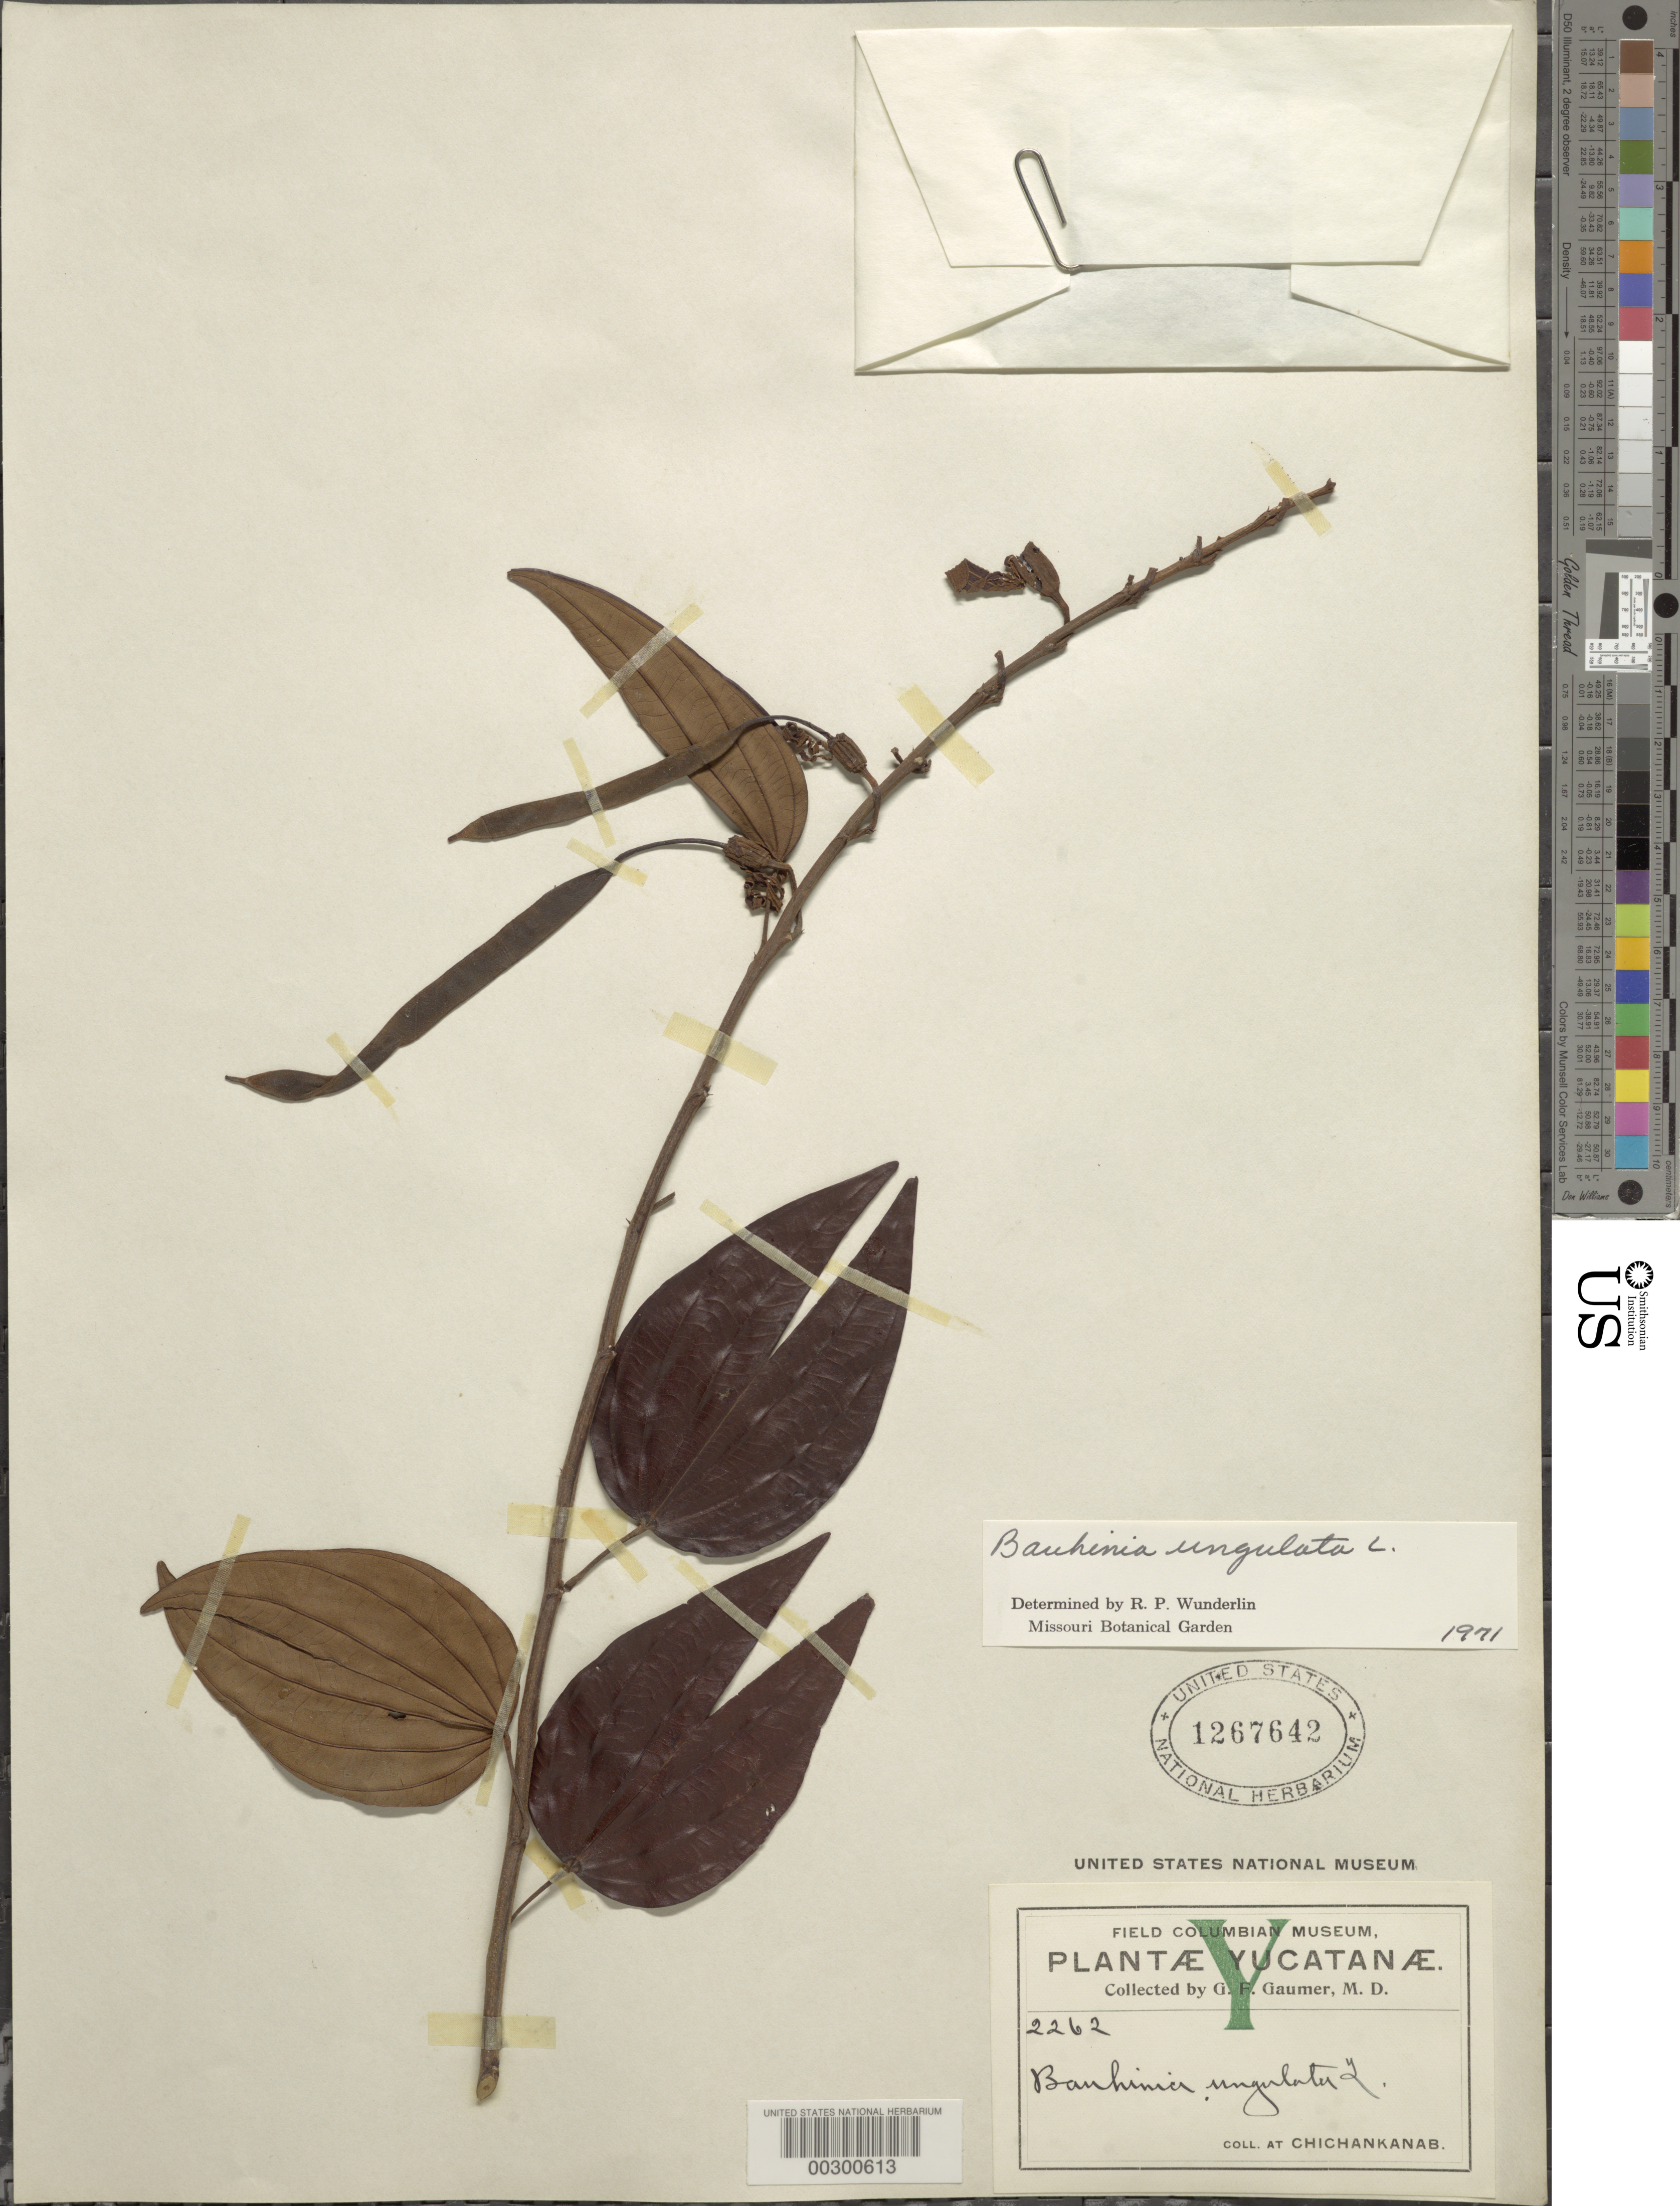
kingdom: Plantae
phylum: Tracheophyta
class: Magnoliopsida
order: Fabales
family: Fabaceae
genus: Bauhinia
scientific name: Bauhinia ungulata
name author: L.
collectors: G. F. Gaumer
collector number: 2262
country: Mexico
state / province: Yucatán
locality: Chichankanab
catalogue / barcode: US 1267642